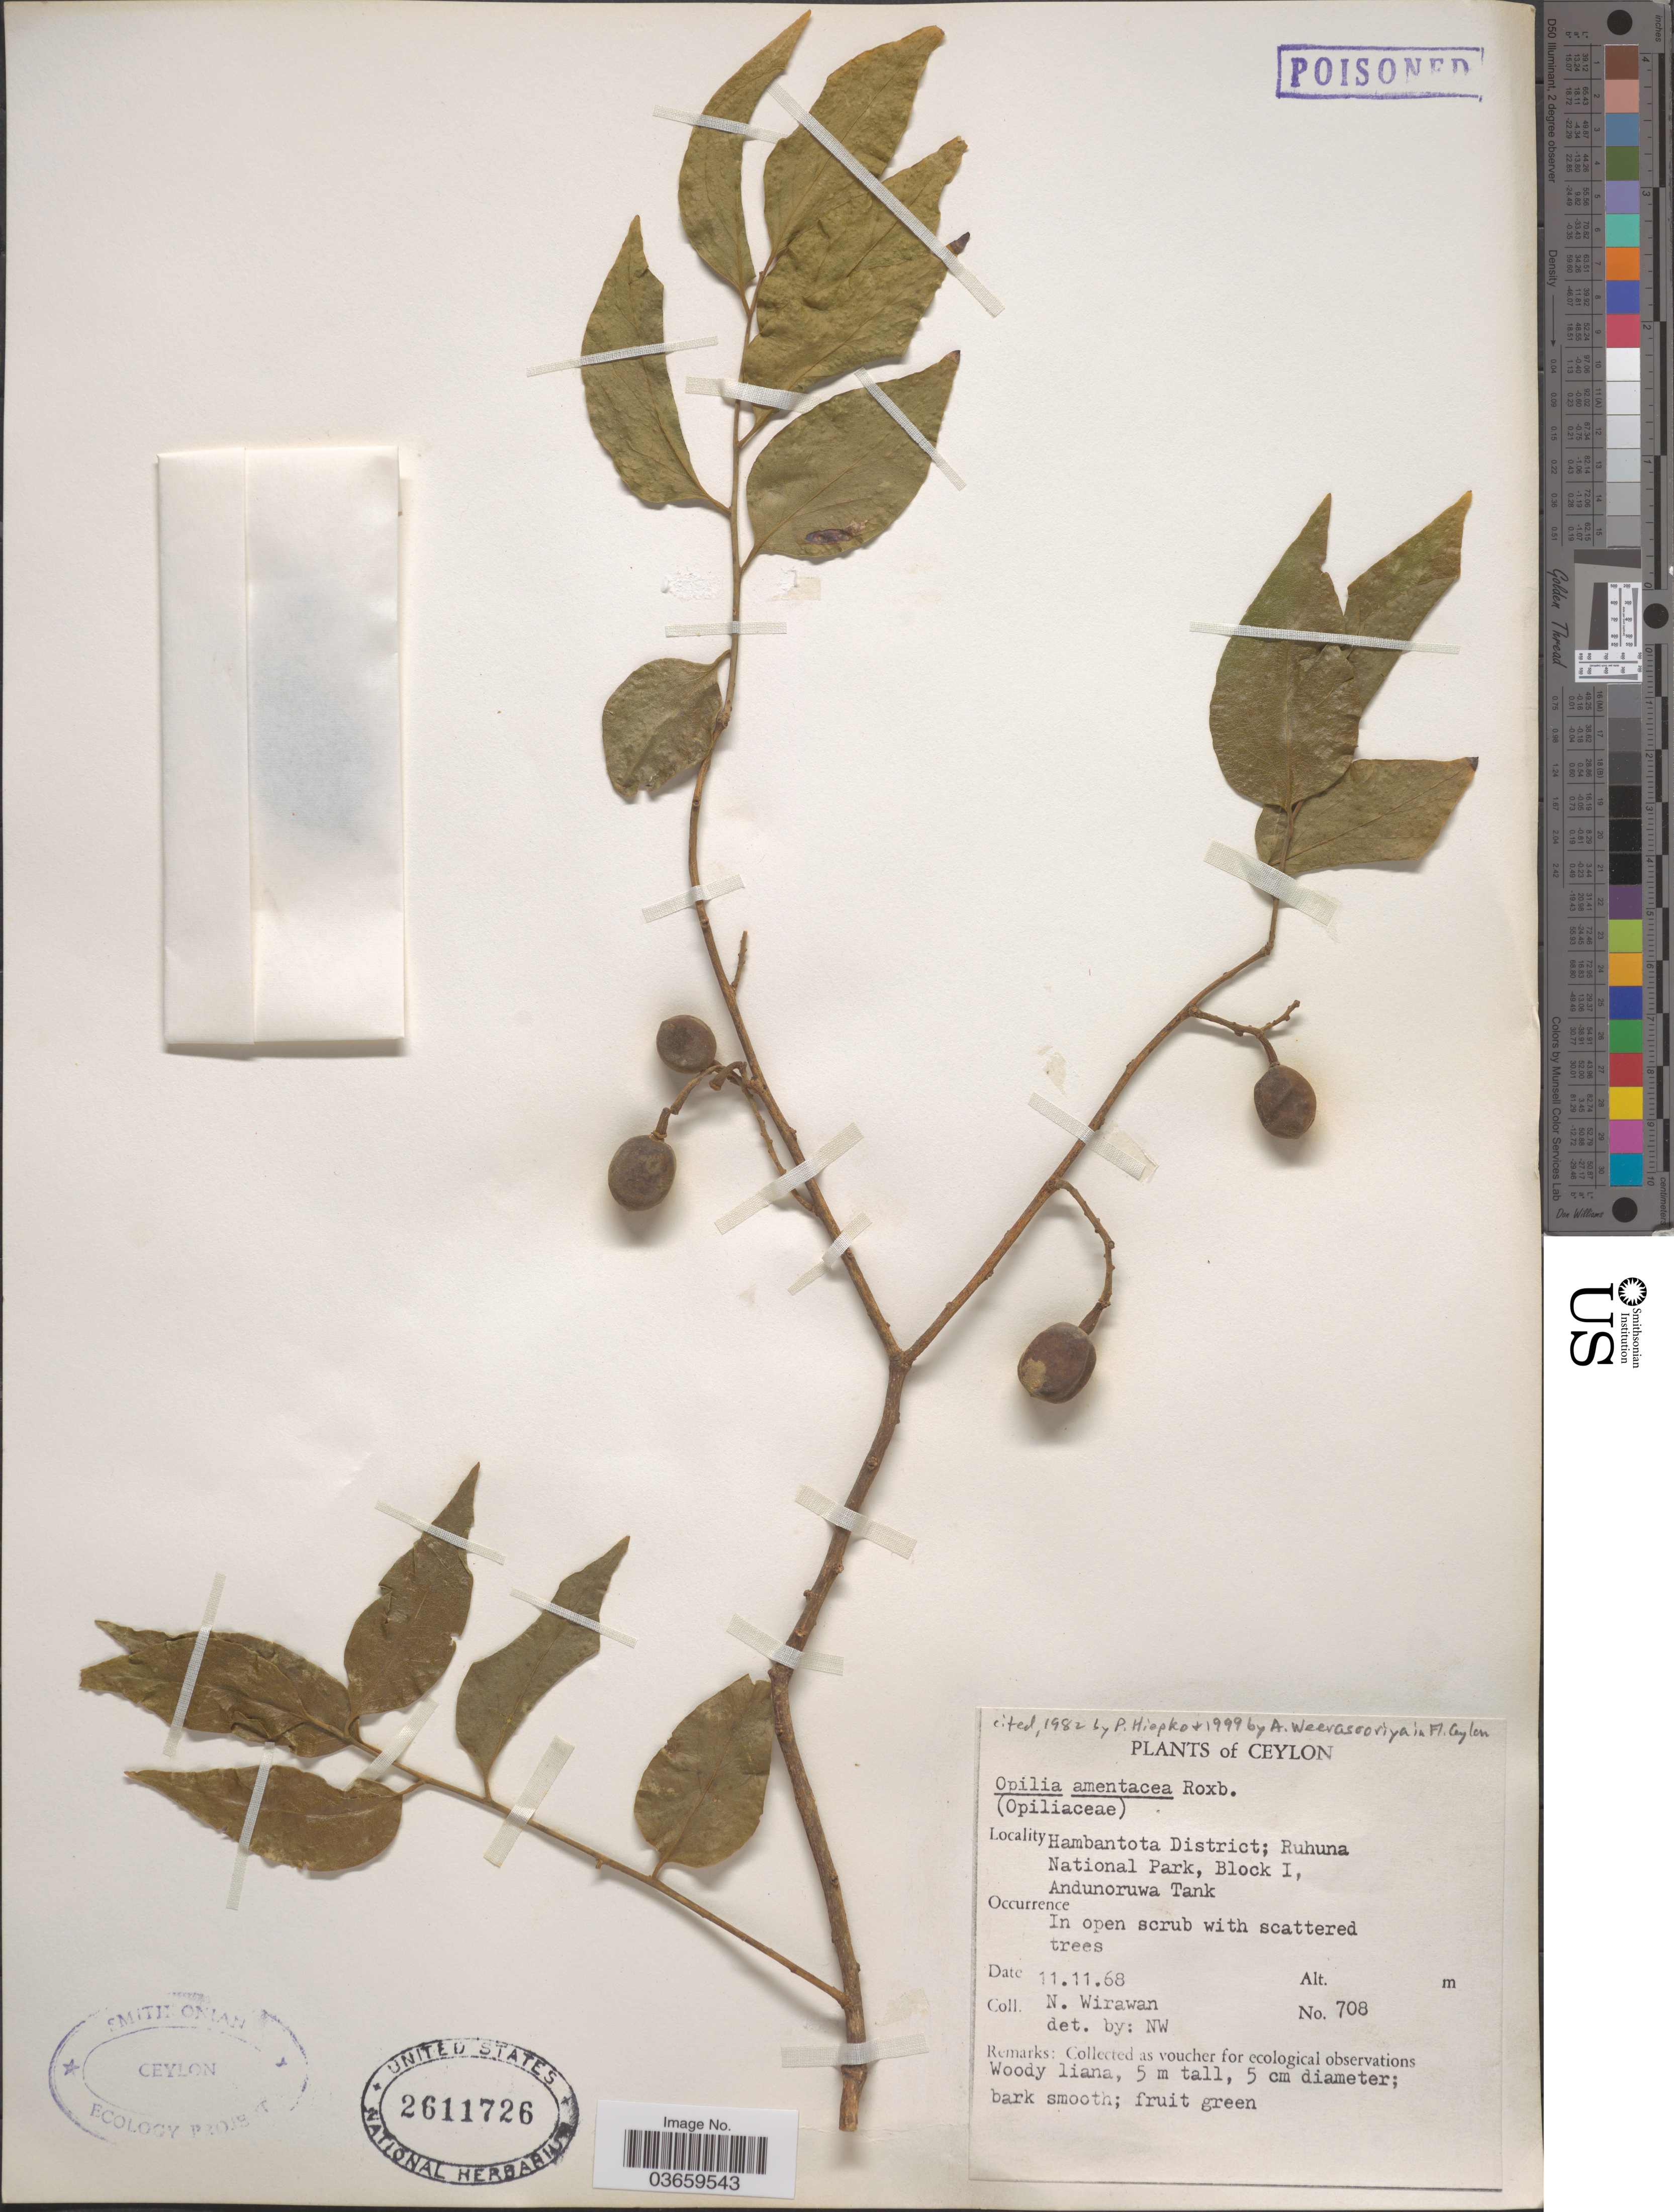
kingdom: Plantae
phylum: Tracheophyta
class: Magnoliopsida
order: Santalales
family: Opiliaceae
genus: Opilia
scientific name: Opilia amentacea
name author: Roxb.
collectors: N. Wirawan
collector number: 708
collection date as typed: Transcribed d/m/y: 11/11/68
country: Sri Lanka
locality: Ceylon. Hambantota District; Ruhuna National Park, Block I, Andunoruwa Tank.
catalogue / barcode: US 2611726